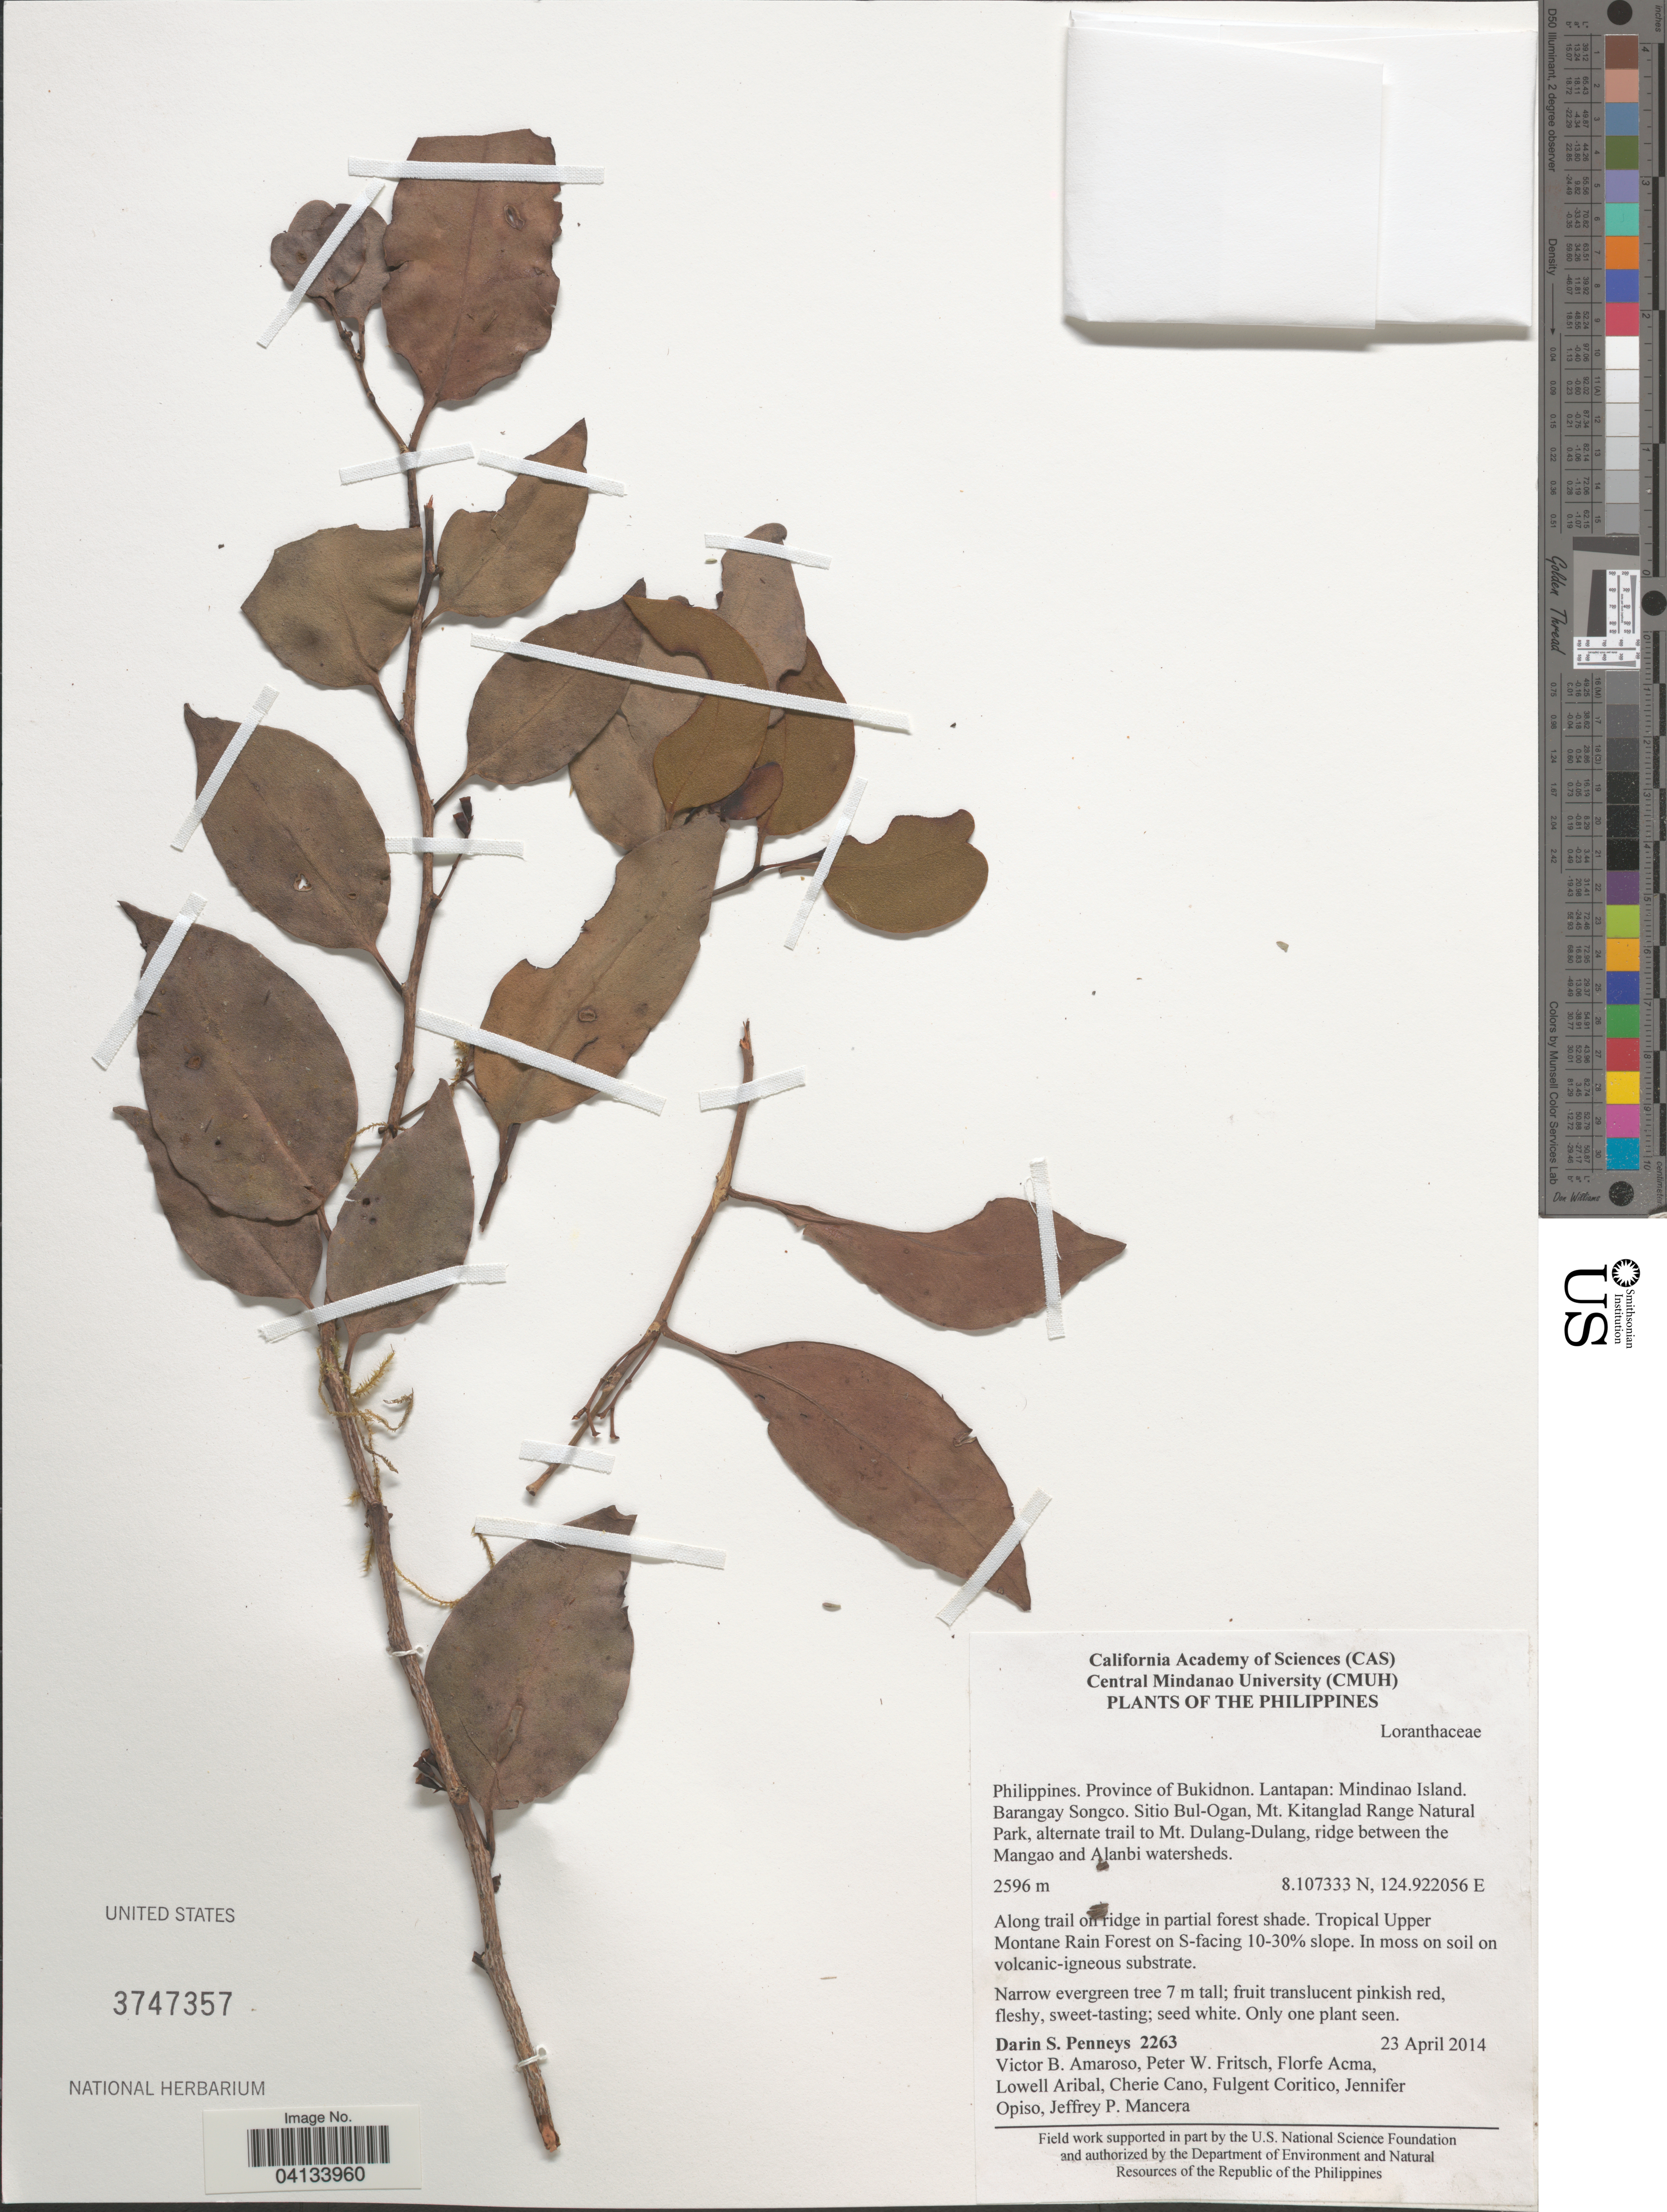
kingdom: Plantae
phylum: Tracheophyta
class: Magnoliopsida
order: Santalales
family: Loranthaceae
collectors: D. S. Penneys, V. Amoroso, P. W. Fritsch, F. Acma & et al.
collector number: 2263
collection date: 2014-04-23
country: Philippines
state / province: Northern Mindanao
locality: Province of Bukidnon. Lantapan: Mindinao Island. Barangay Songco. Sitio Bul-Ogan, Mt. Kitanglad Range Natural Park, alternate trail to Mt. Dulang-Dulang, ridge between the Mangao and Alanbi watersheds. Tropical Upper Montane Rain Forest on S-facing 10-30% slope.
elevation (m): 2596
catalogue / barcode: US 3747357